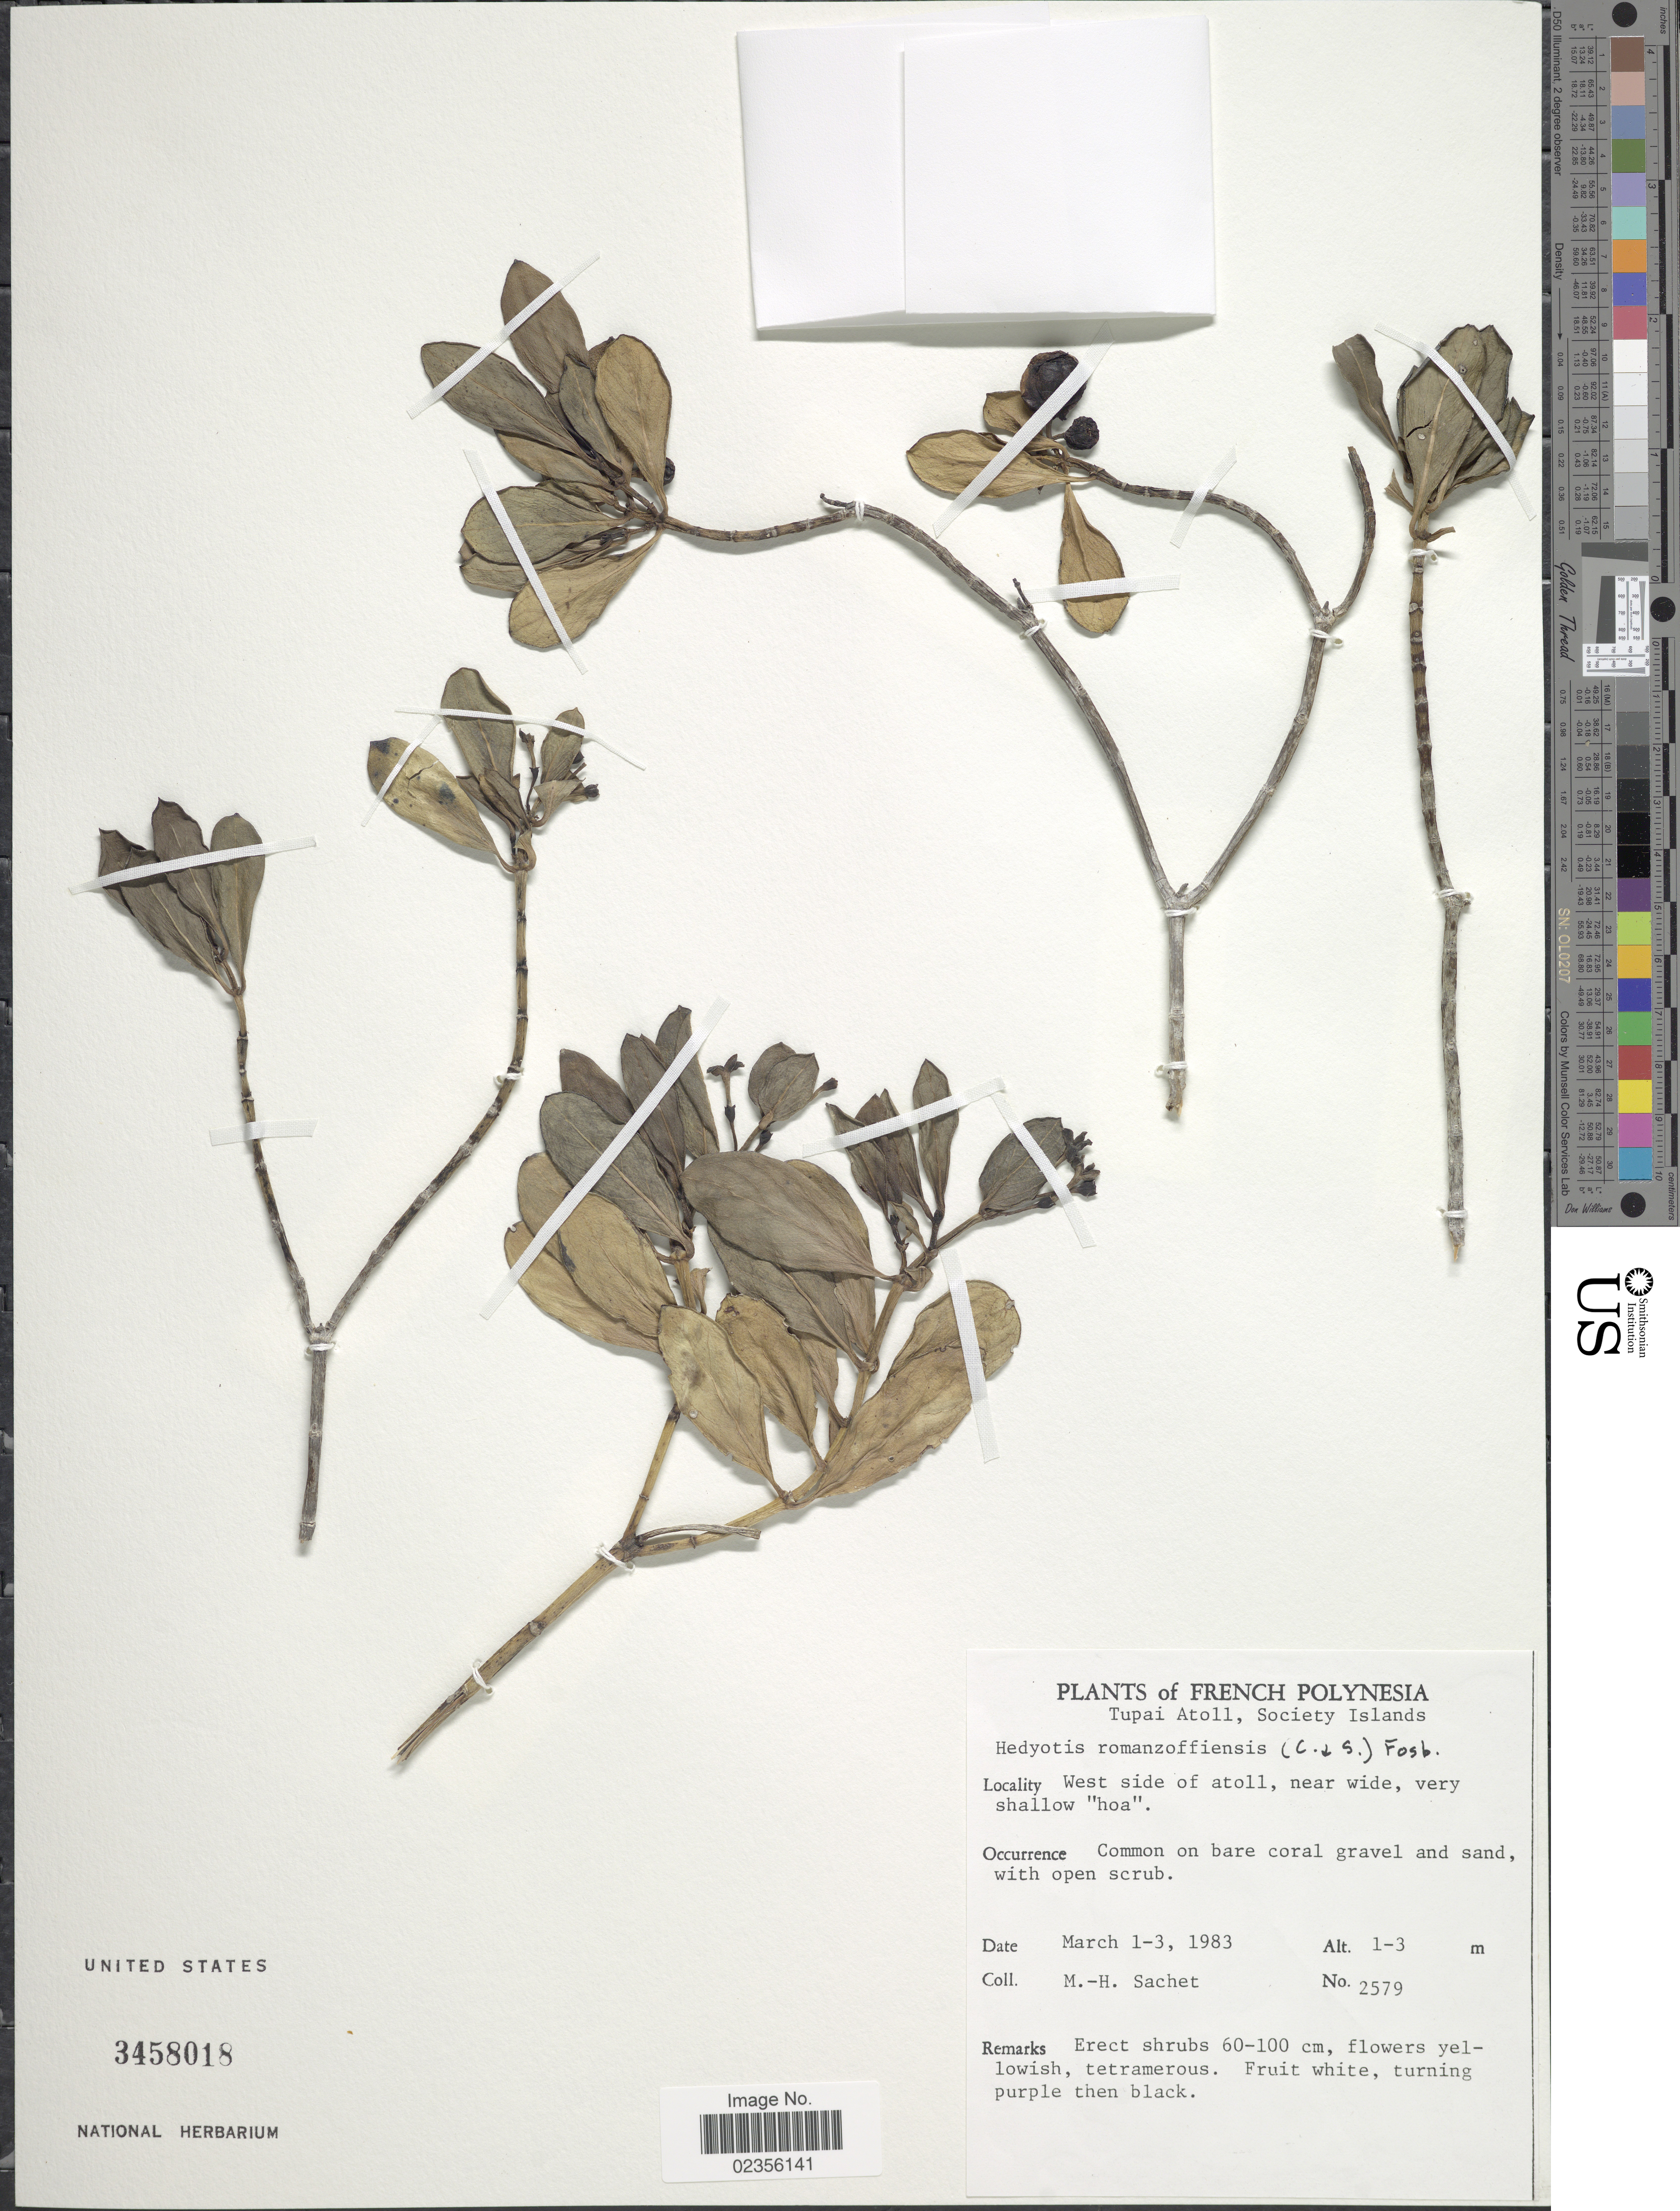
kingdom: Plantae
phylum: Tracheophyta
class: Magnoliopsida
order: Gentianales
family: Rubiaceae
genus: Kadua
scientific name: Kadua romanzoffiensis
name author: Cham. & Schltdl.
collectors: M.-H. Sachet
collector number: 2579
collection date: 1983-03-01/1983-03-03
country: French Polynesia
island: Tupai Atoll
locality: Tuamotu Islands. Tupai Atoll, Society Islands. West side of atoll, near wide, very shallow "hoa"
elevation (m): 1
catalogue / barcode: US 3458018